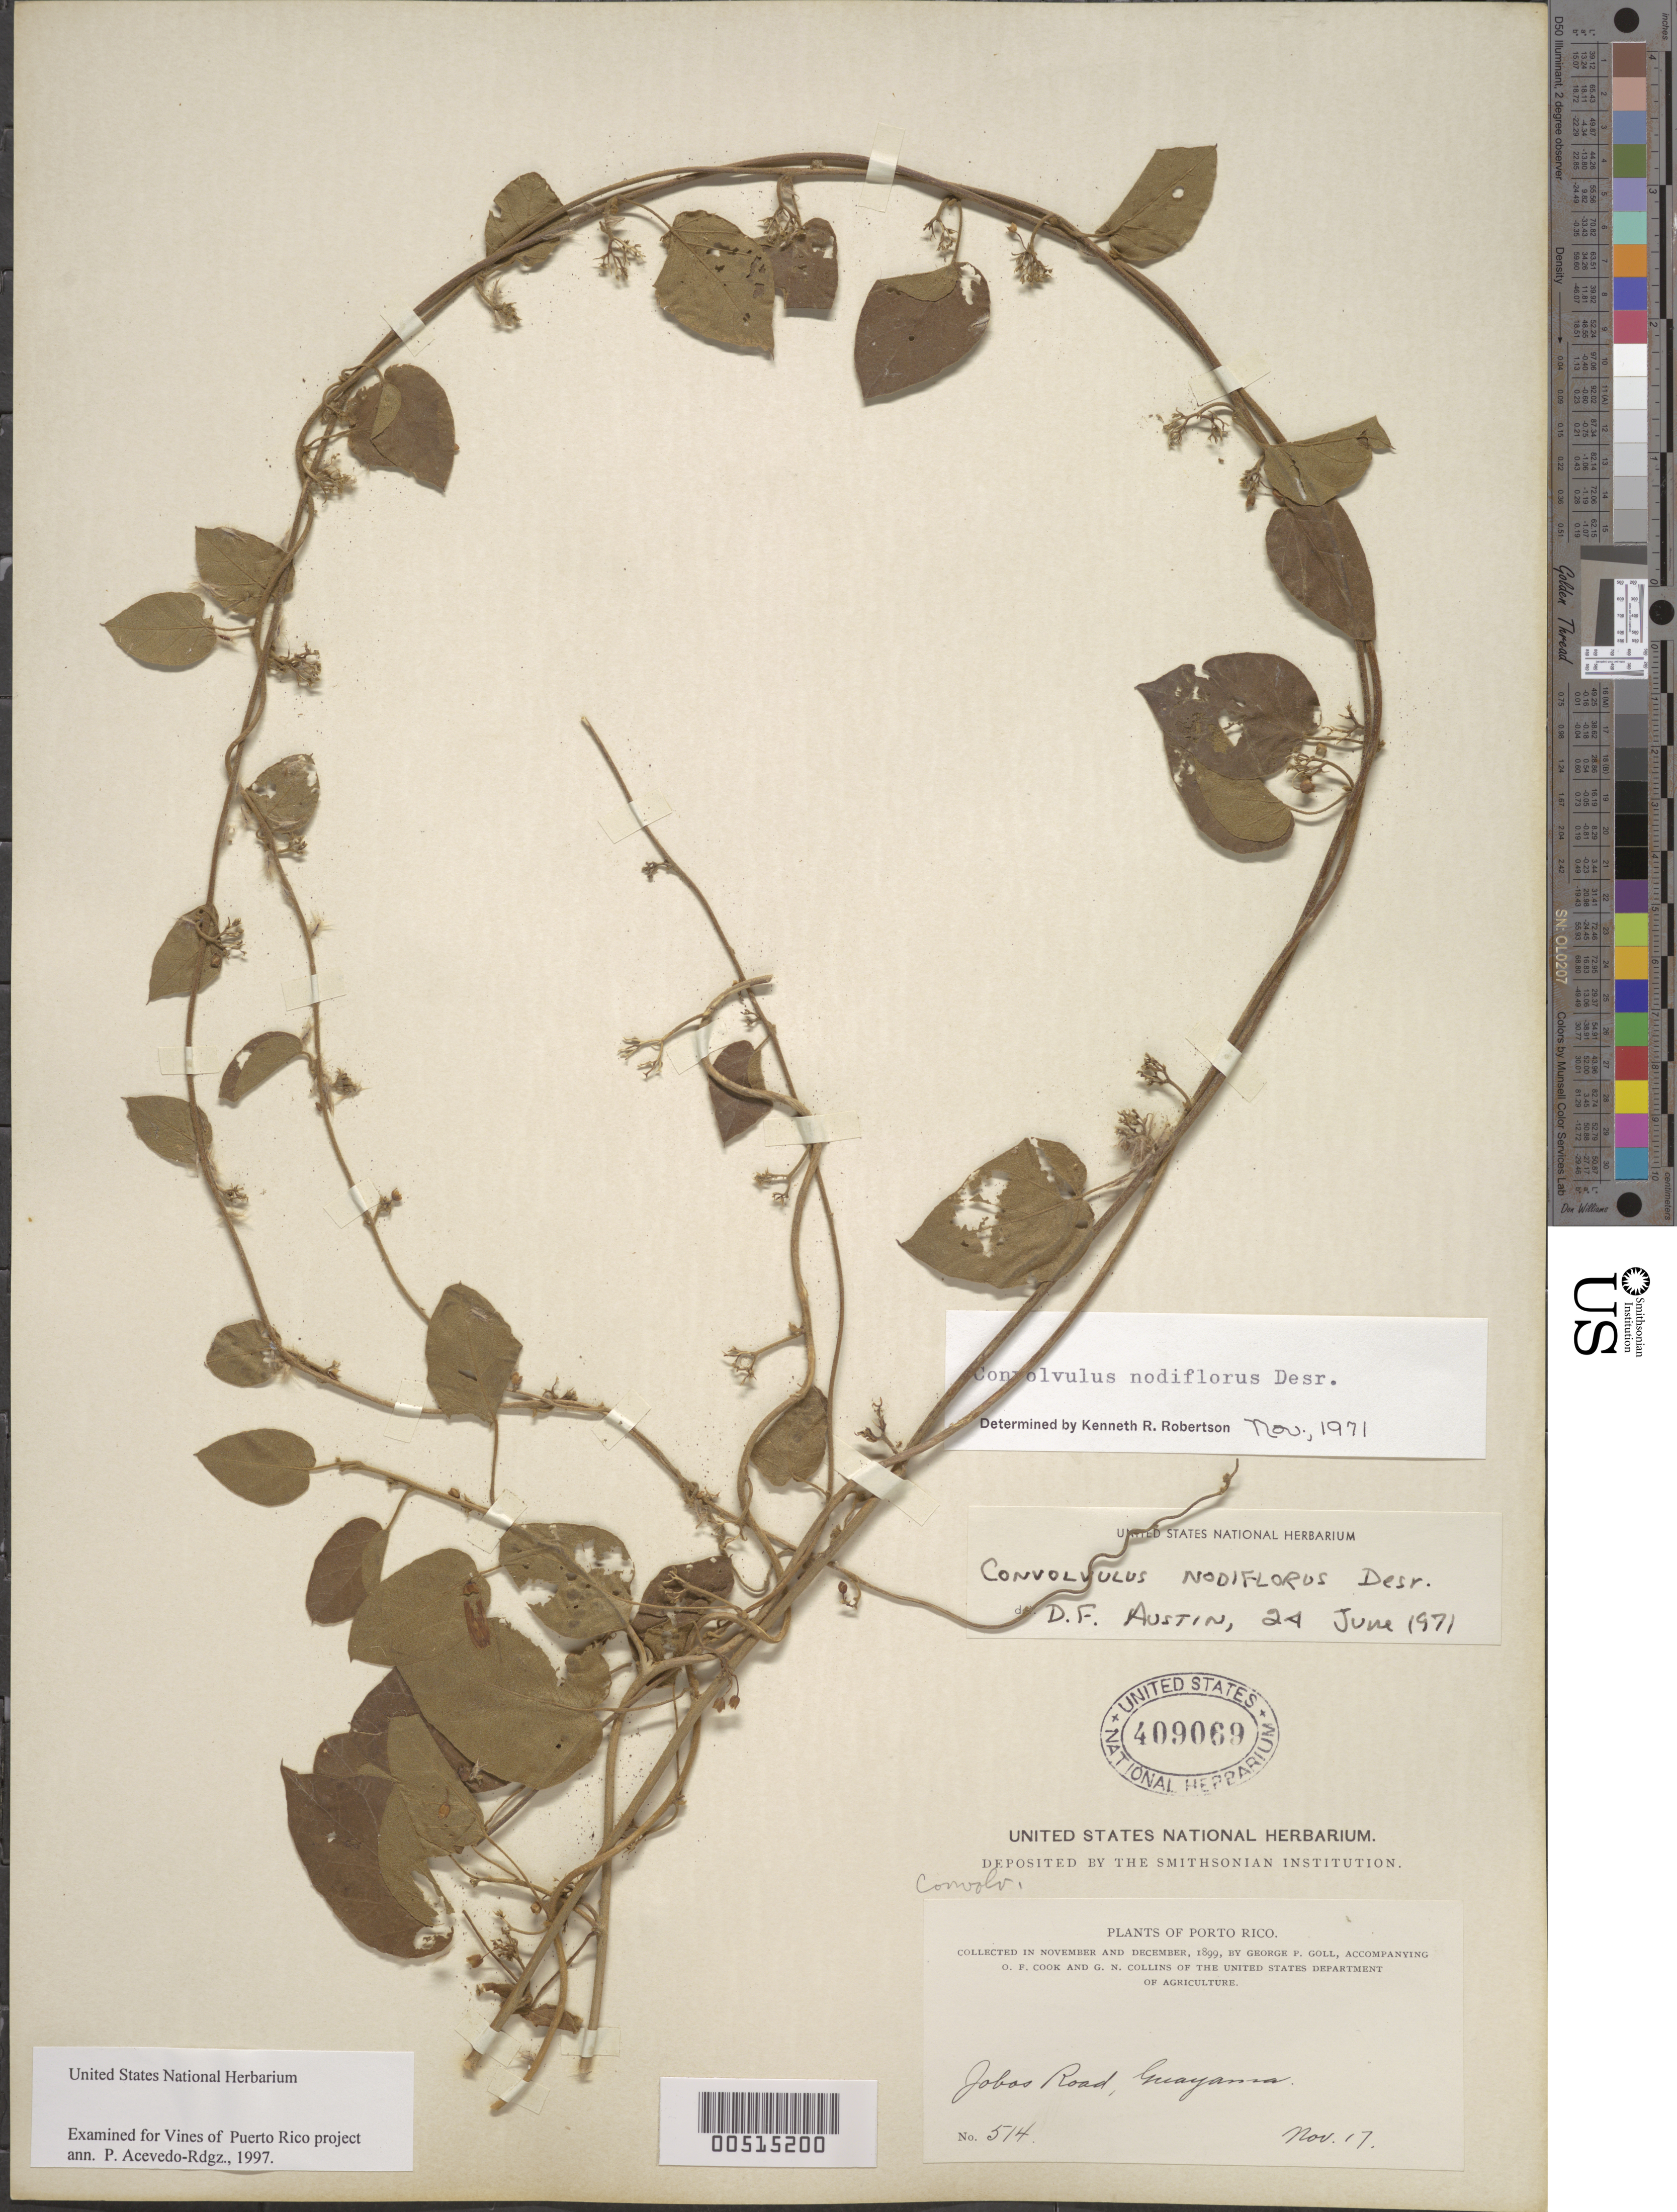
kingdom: Plantae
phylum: Tracheophyta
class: Magnoliopsida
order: Solanales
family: Convolvulaceae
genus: Convolvulus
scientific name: Convolvulus nodiflorus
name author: Desr.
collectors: G. Goll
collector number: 514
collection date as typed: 17 Nov 1899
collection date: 1899-11-17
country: Puerto Rico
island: Greater Antilles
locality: Jobos Road.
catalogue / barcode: US 409069